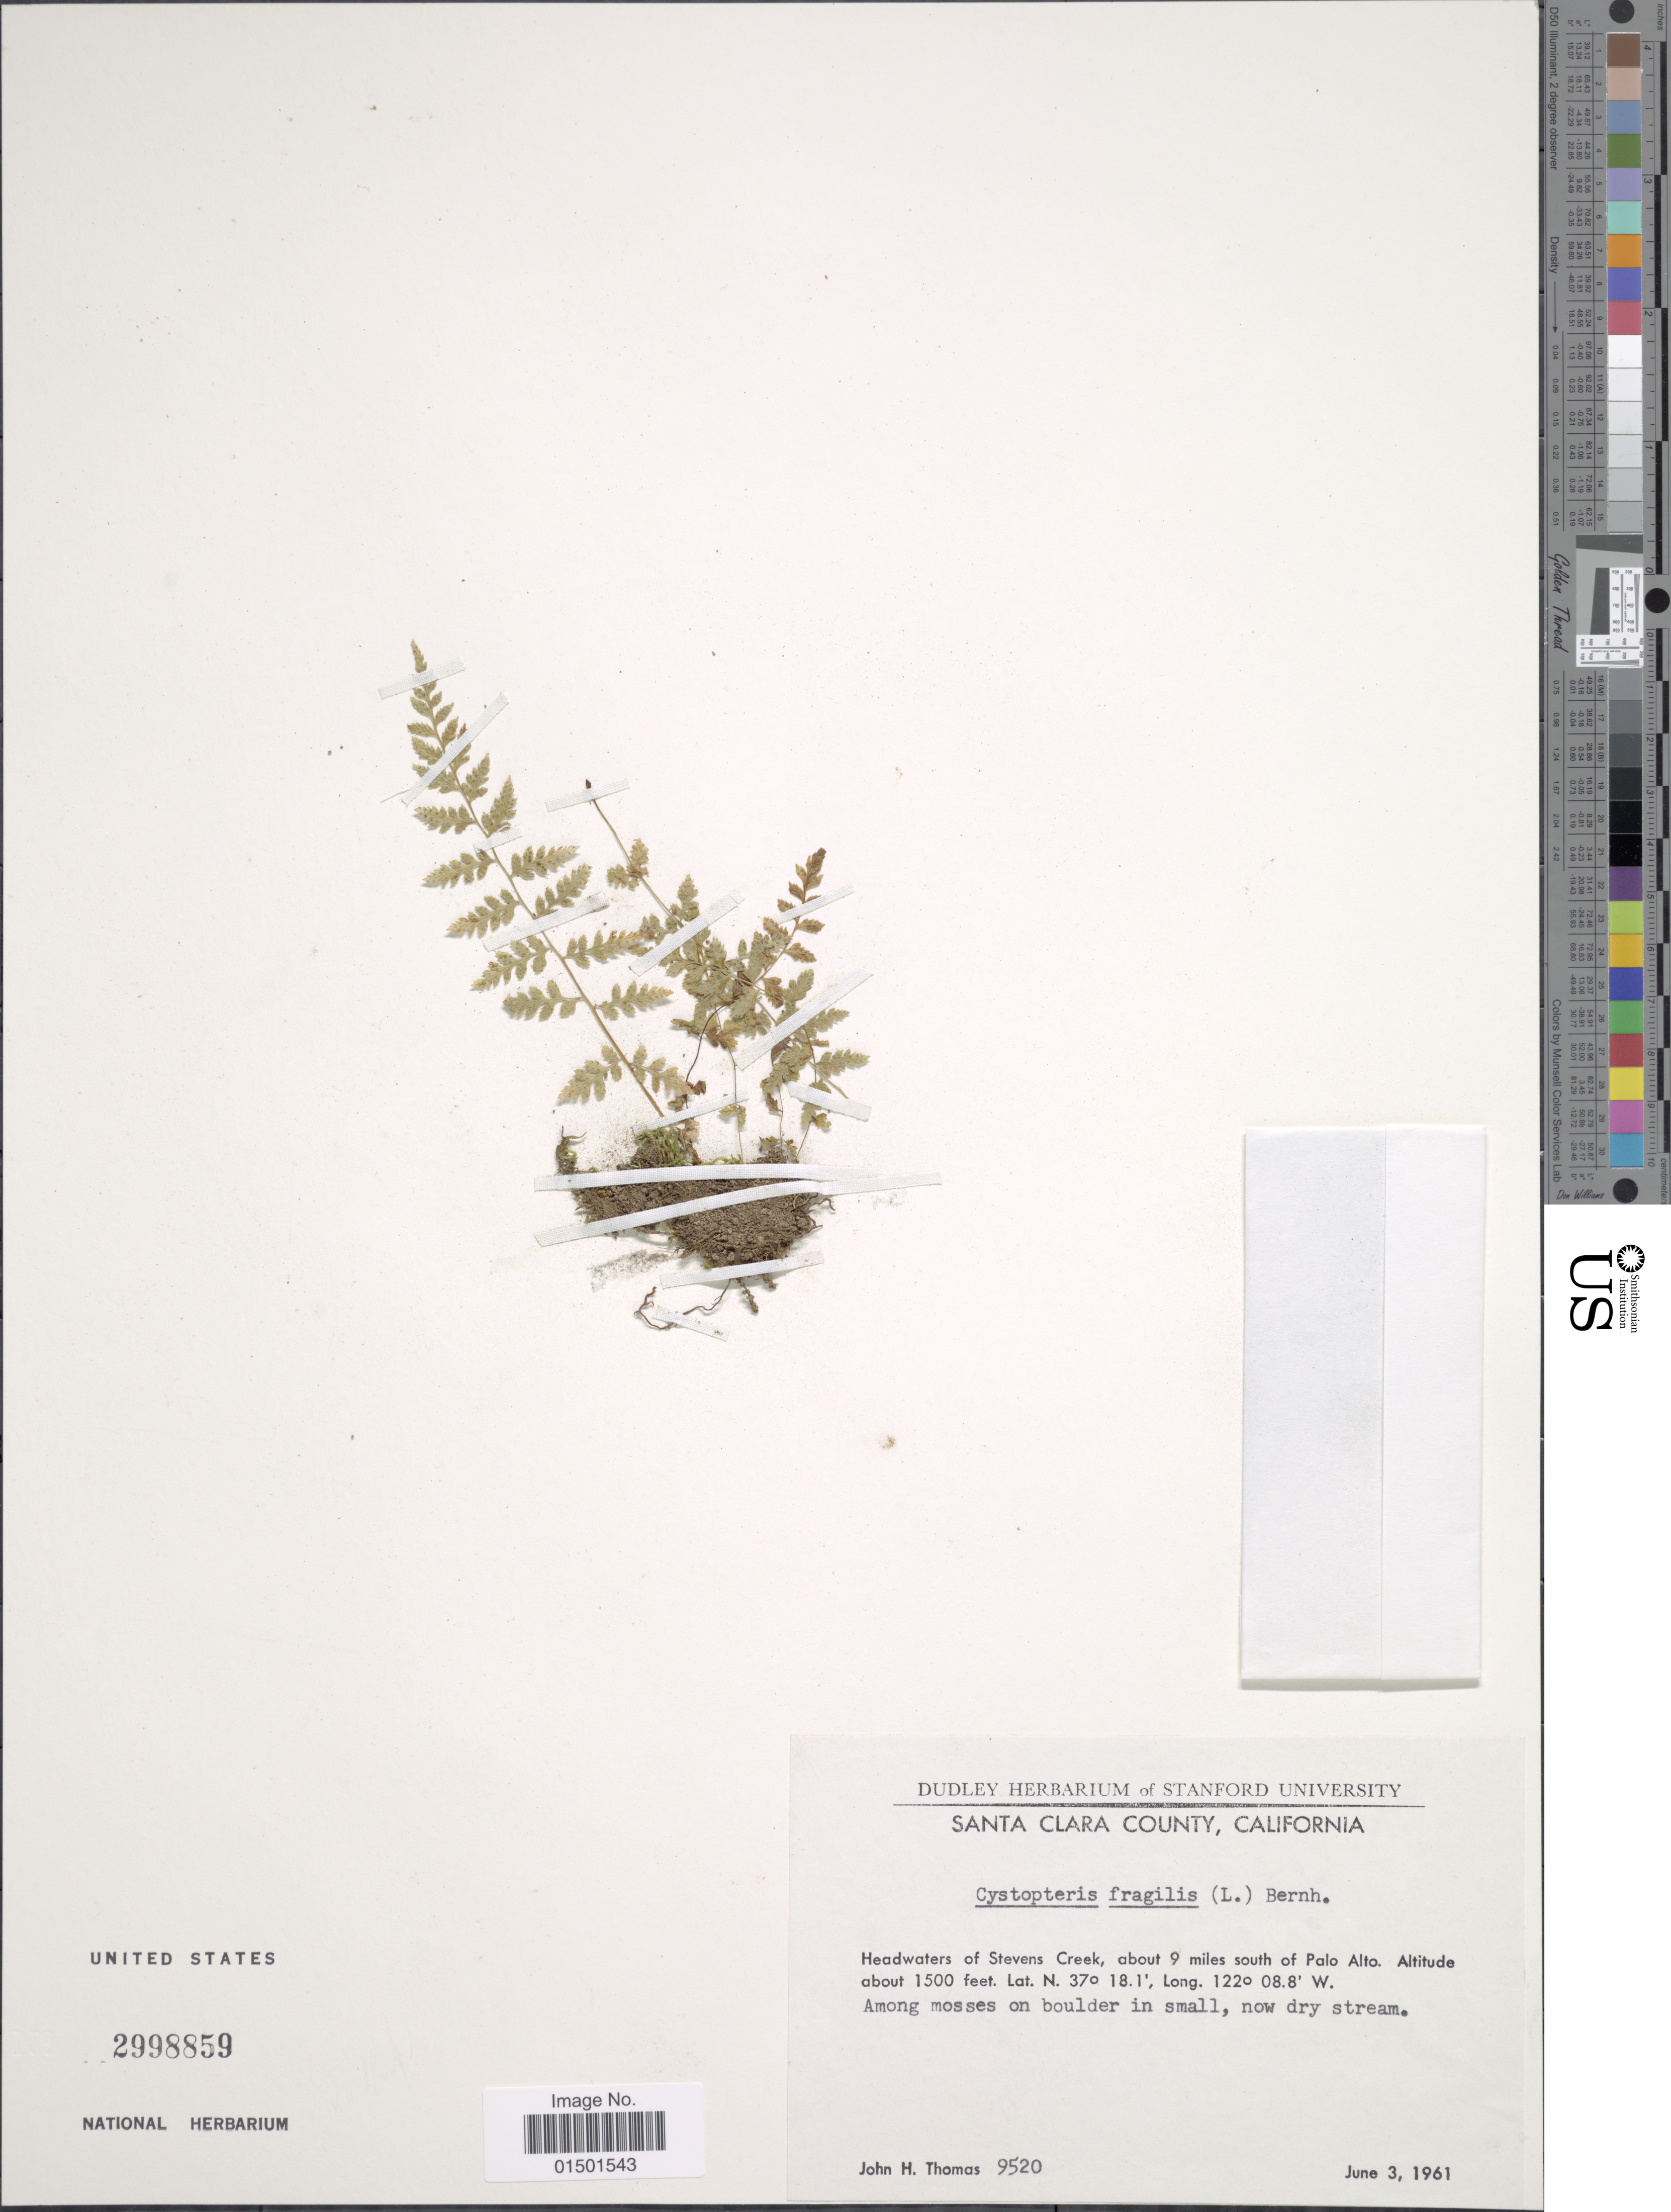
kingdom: Plantae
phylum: Tracheophyta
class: Polypodiopsida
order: Polypodiales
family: Cystopteridaceae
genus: Cystopteris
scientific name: Cystopteris fragilis var. fragilis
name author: (L.) Bernh.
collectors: J. H. Thomas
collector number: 9520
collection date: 1961-06-03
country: United States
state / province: California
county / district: Santa Clara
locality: Santa Clara County. Headwaters of Steven Creek, about 9 miles south of Palo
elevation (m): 457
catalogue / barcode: US 2998859